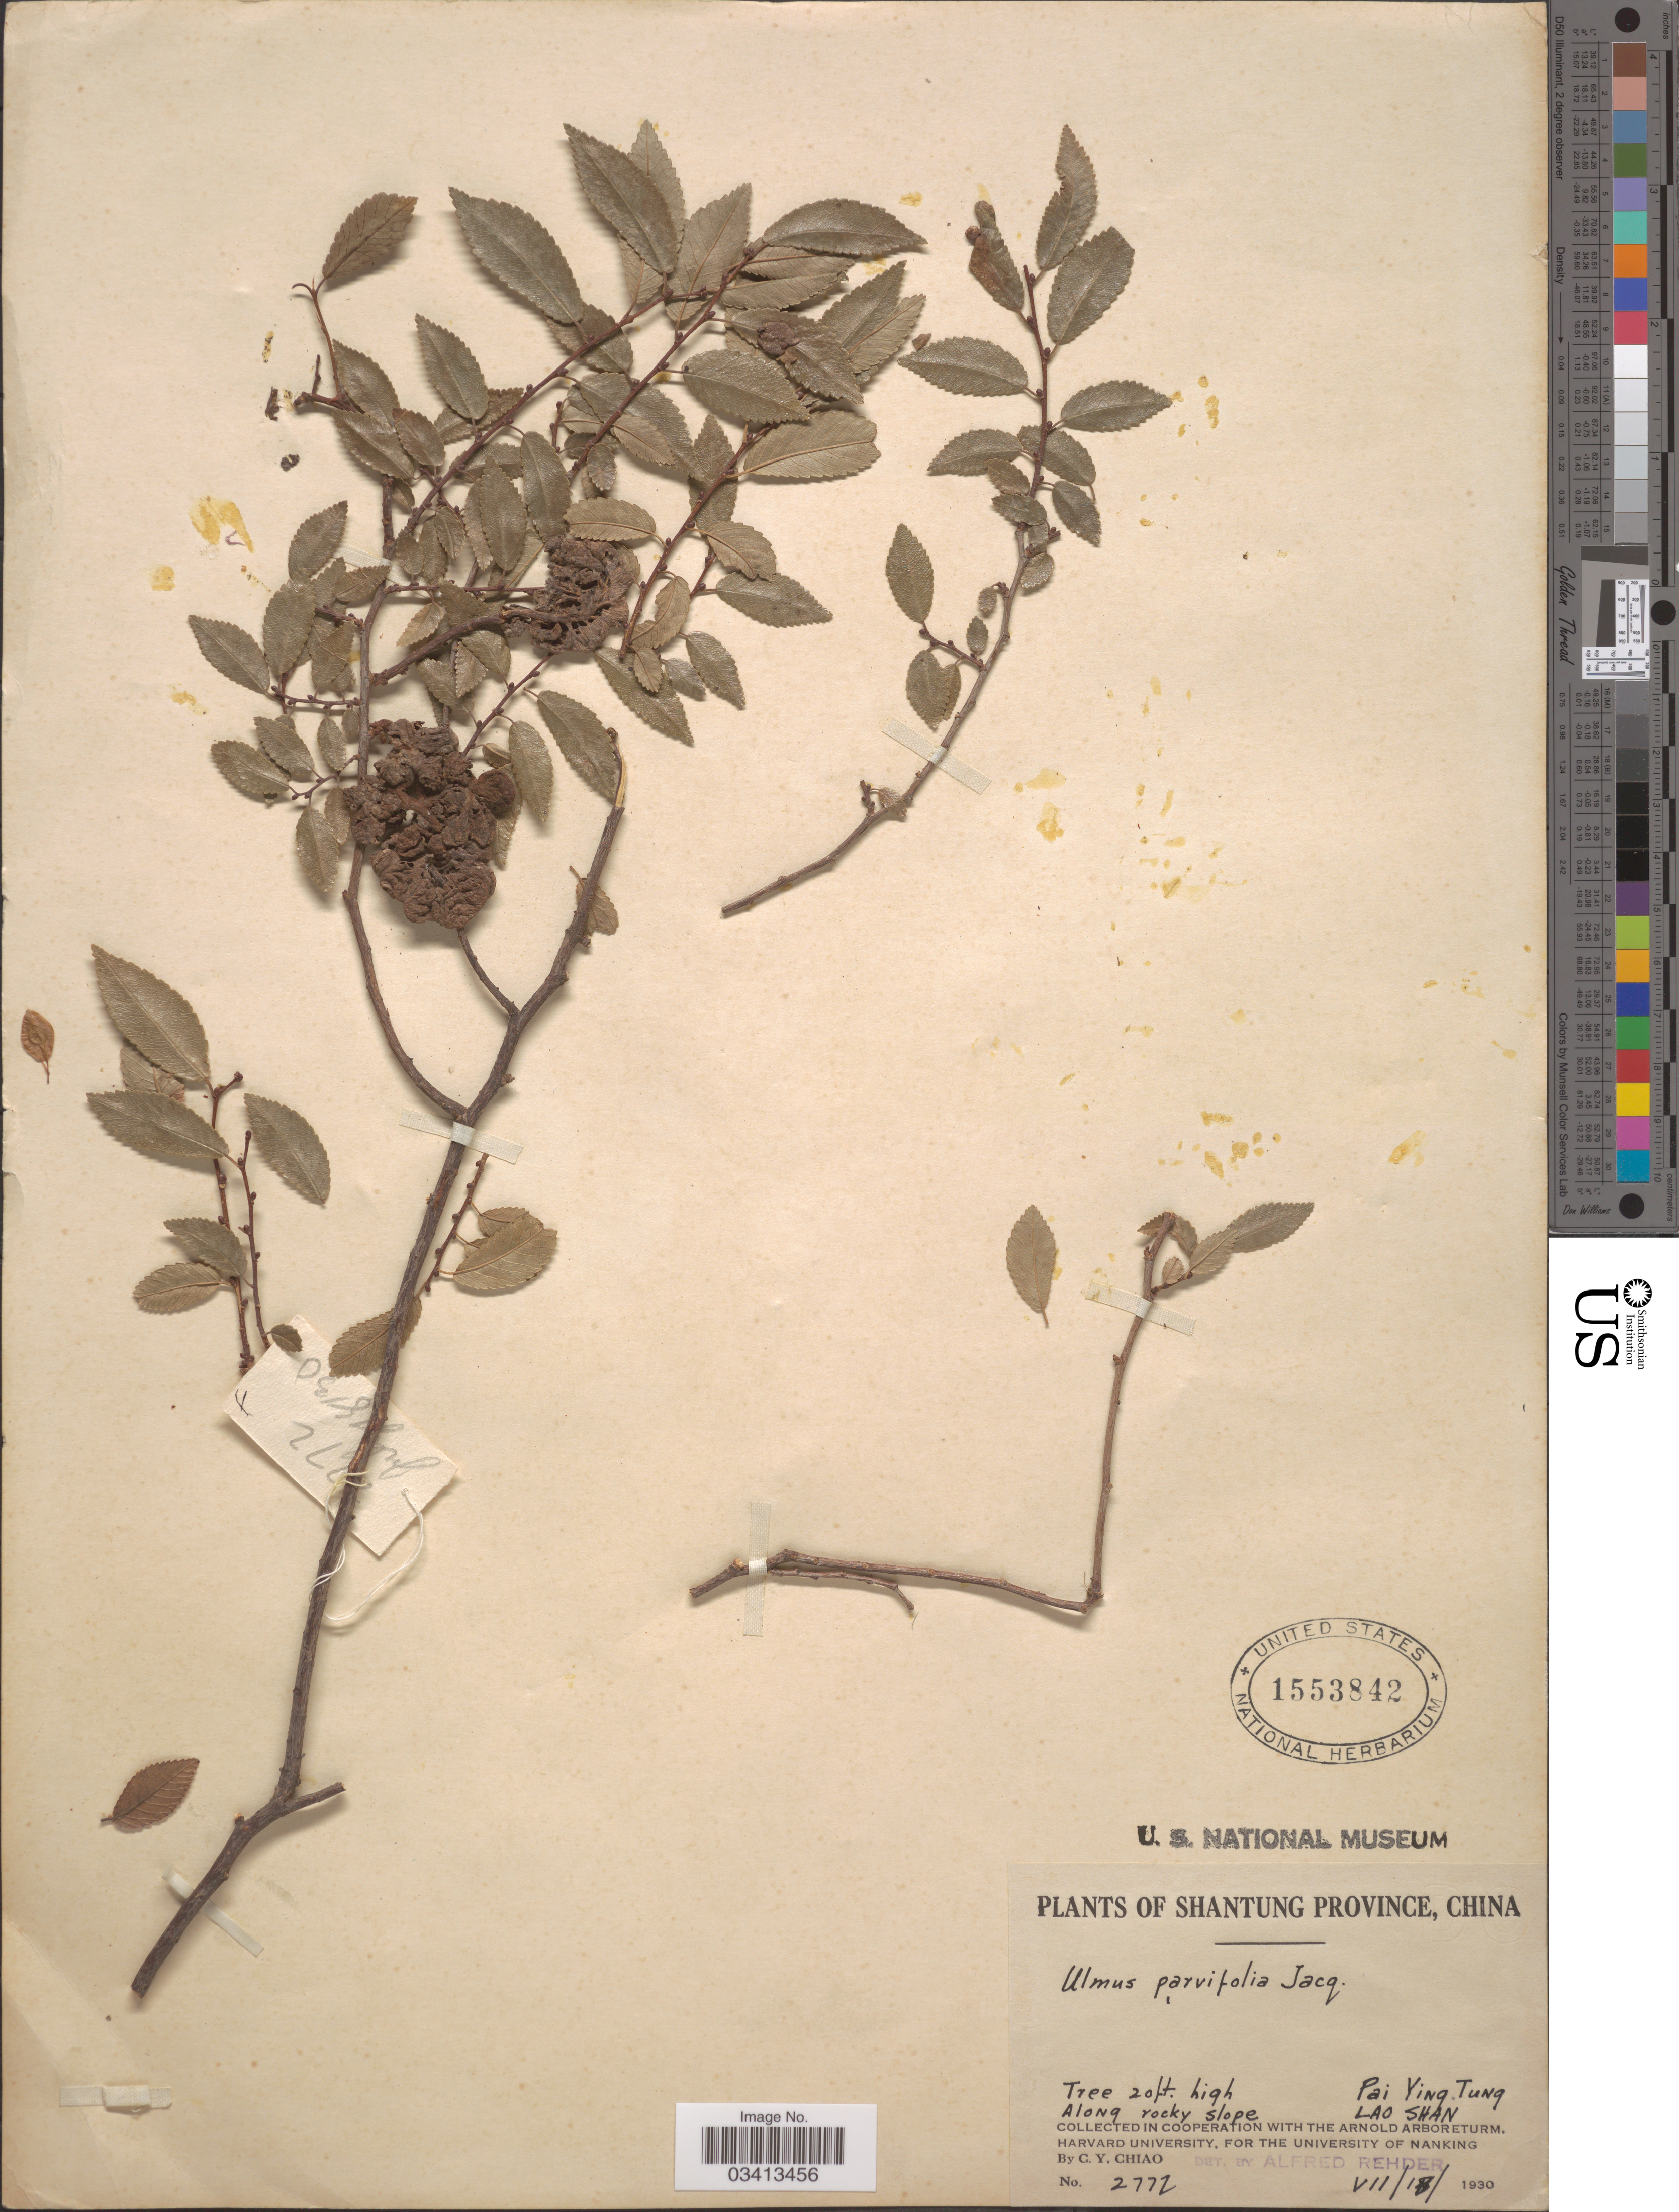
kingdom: Plantae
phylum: Tracheophyta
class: Magnoliopsida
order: Rosales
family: Ulmaceae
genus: Ulmus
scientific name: Ulmus parvifolia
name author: Jacq.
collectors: C. Y. Chiao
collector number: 2772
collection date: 1930-07-18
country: China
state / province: Shandong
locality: Shantung Province. Pai Ying Tung. Lao Shan.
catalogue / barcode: US 1553842